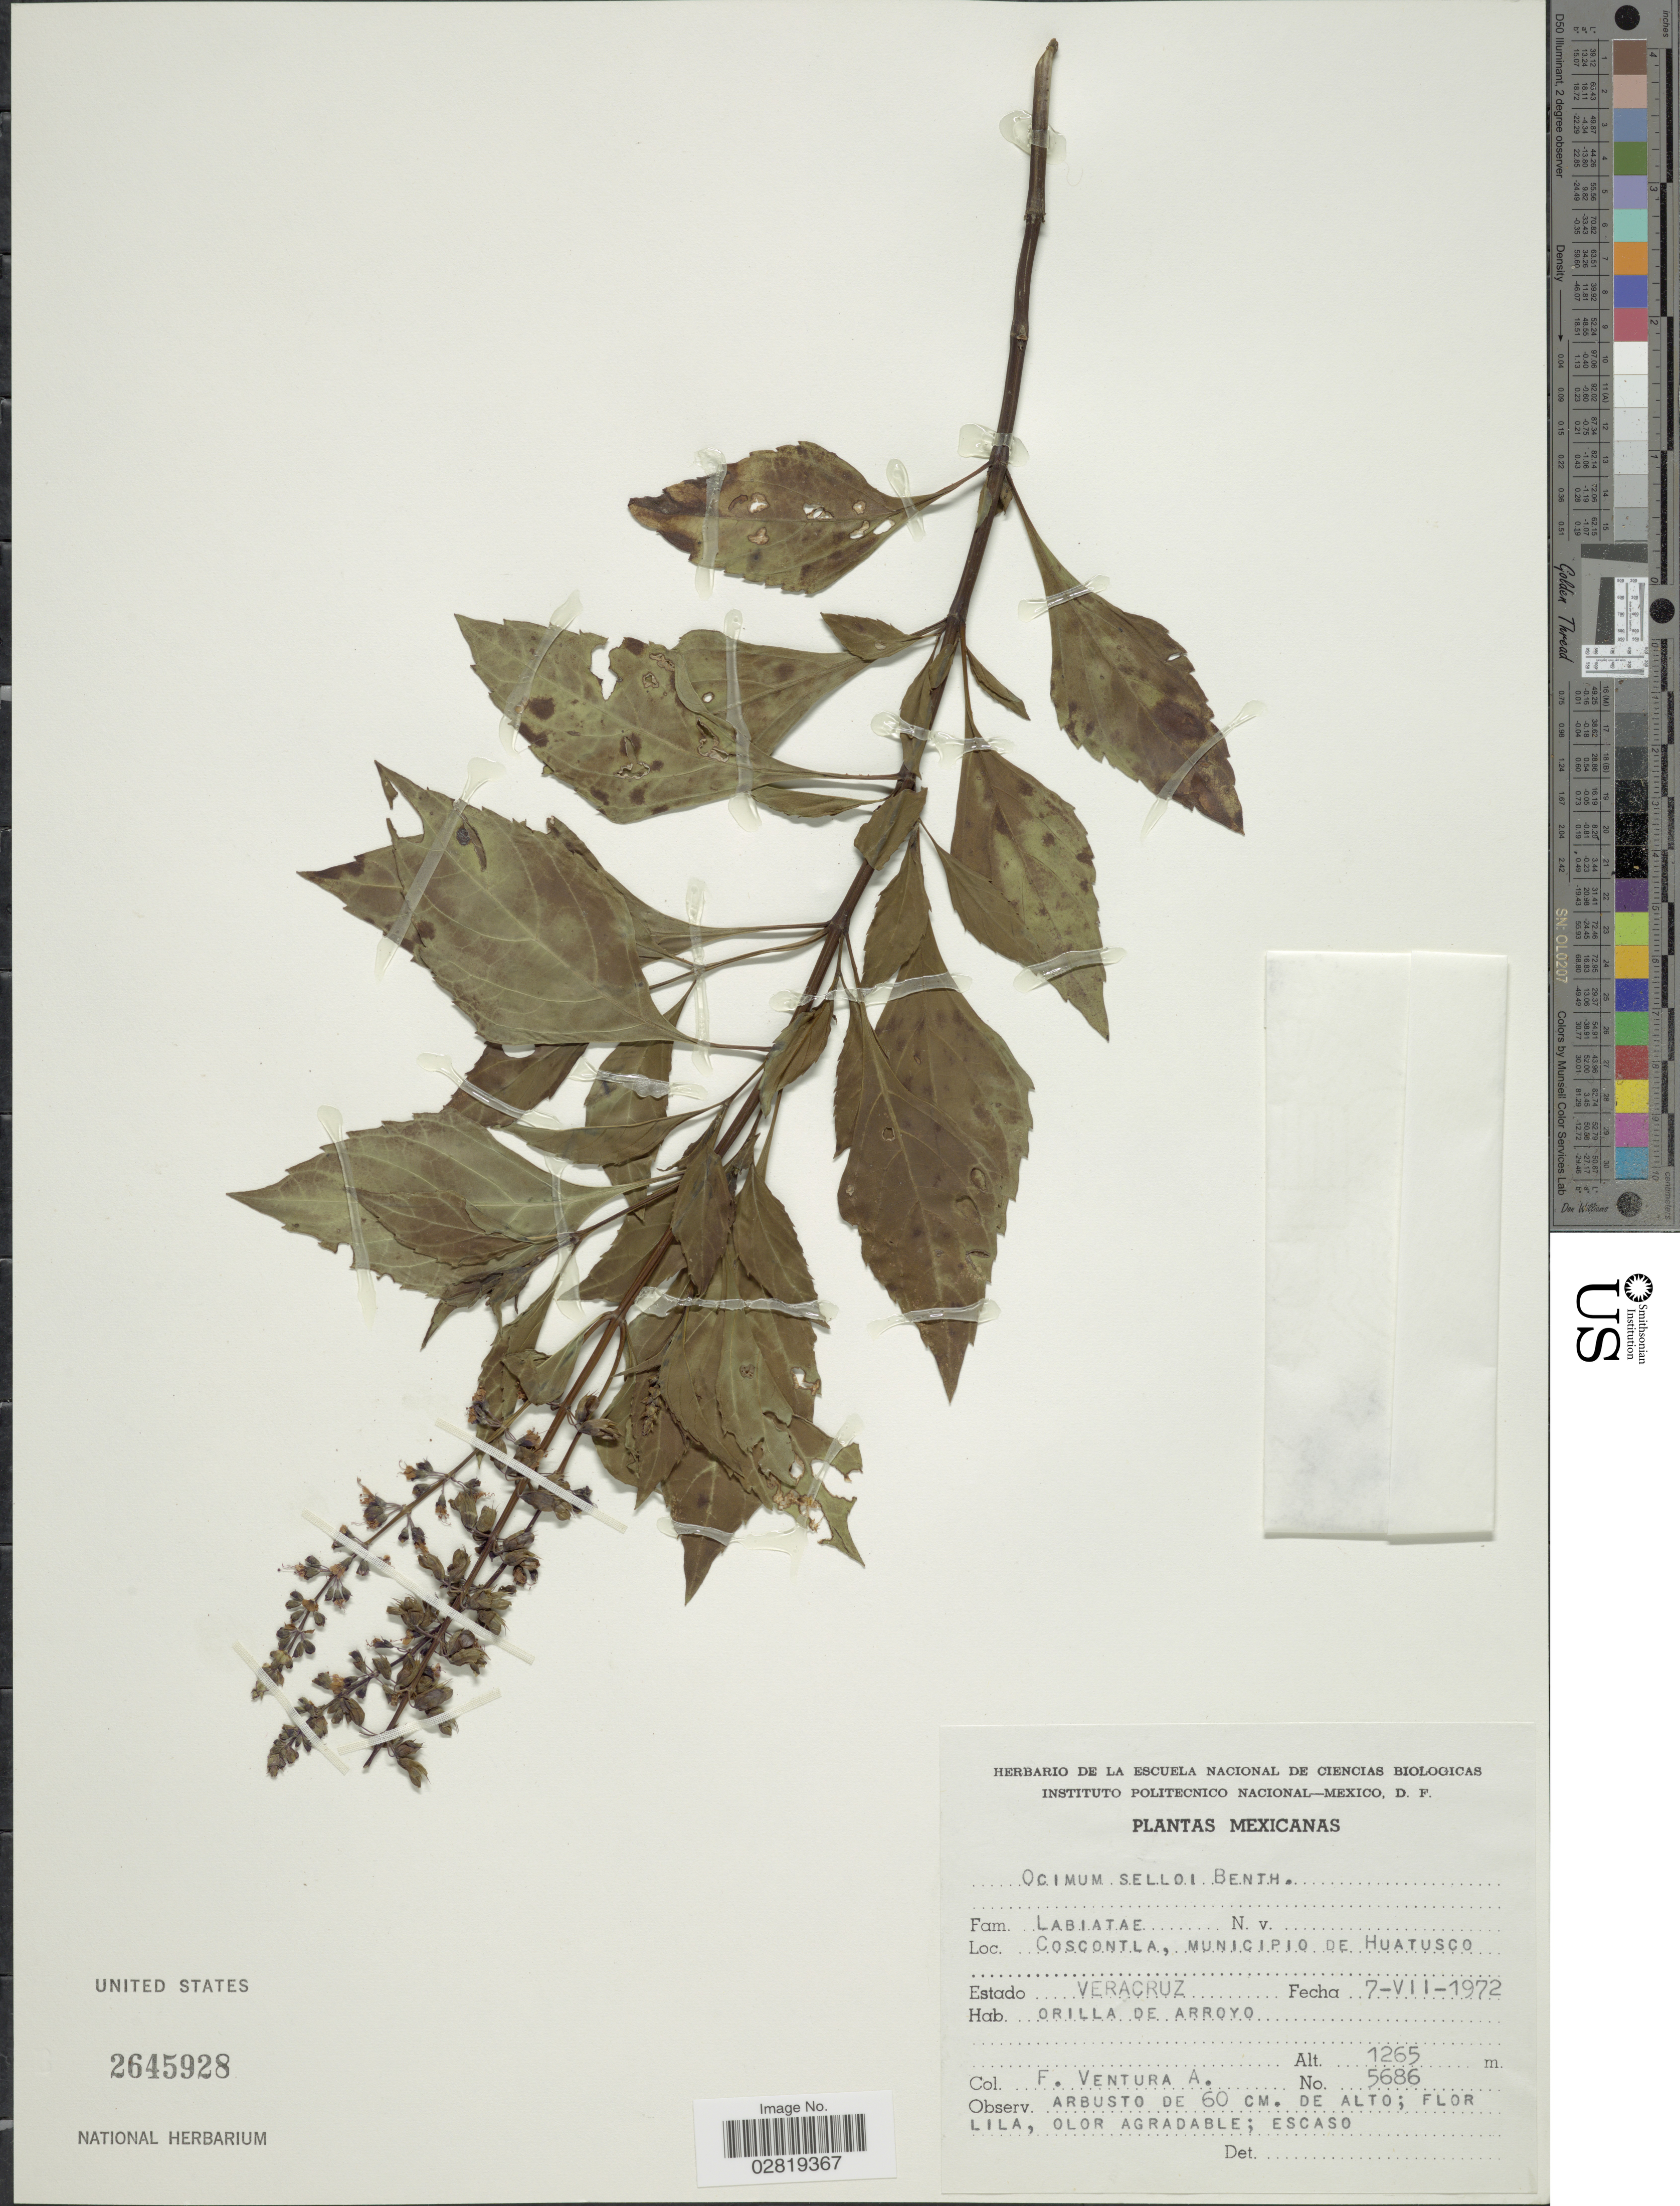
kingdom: Plantae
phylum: Tracheophyta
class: Magnoliopsida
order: Lamiales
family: Lamiaceae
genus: Ocimum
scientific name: Ocimum selloi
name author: Benth.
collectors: F. Ventura A.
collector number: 5686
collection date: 1972-07-07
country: Mexico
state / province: Veracruz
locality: Estado Veracruz, Coscontla, Municipio de Huatusco.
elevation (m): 1265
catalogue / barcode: US 2645928